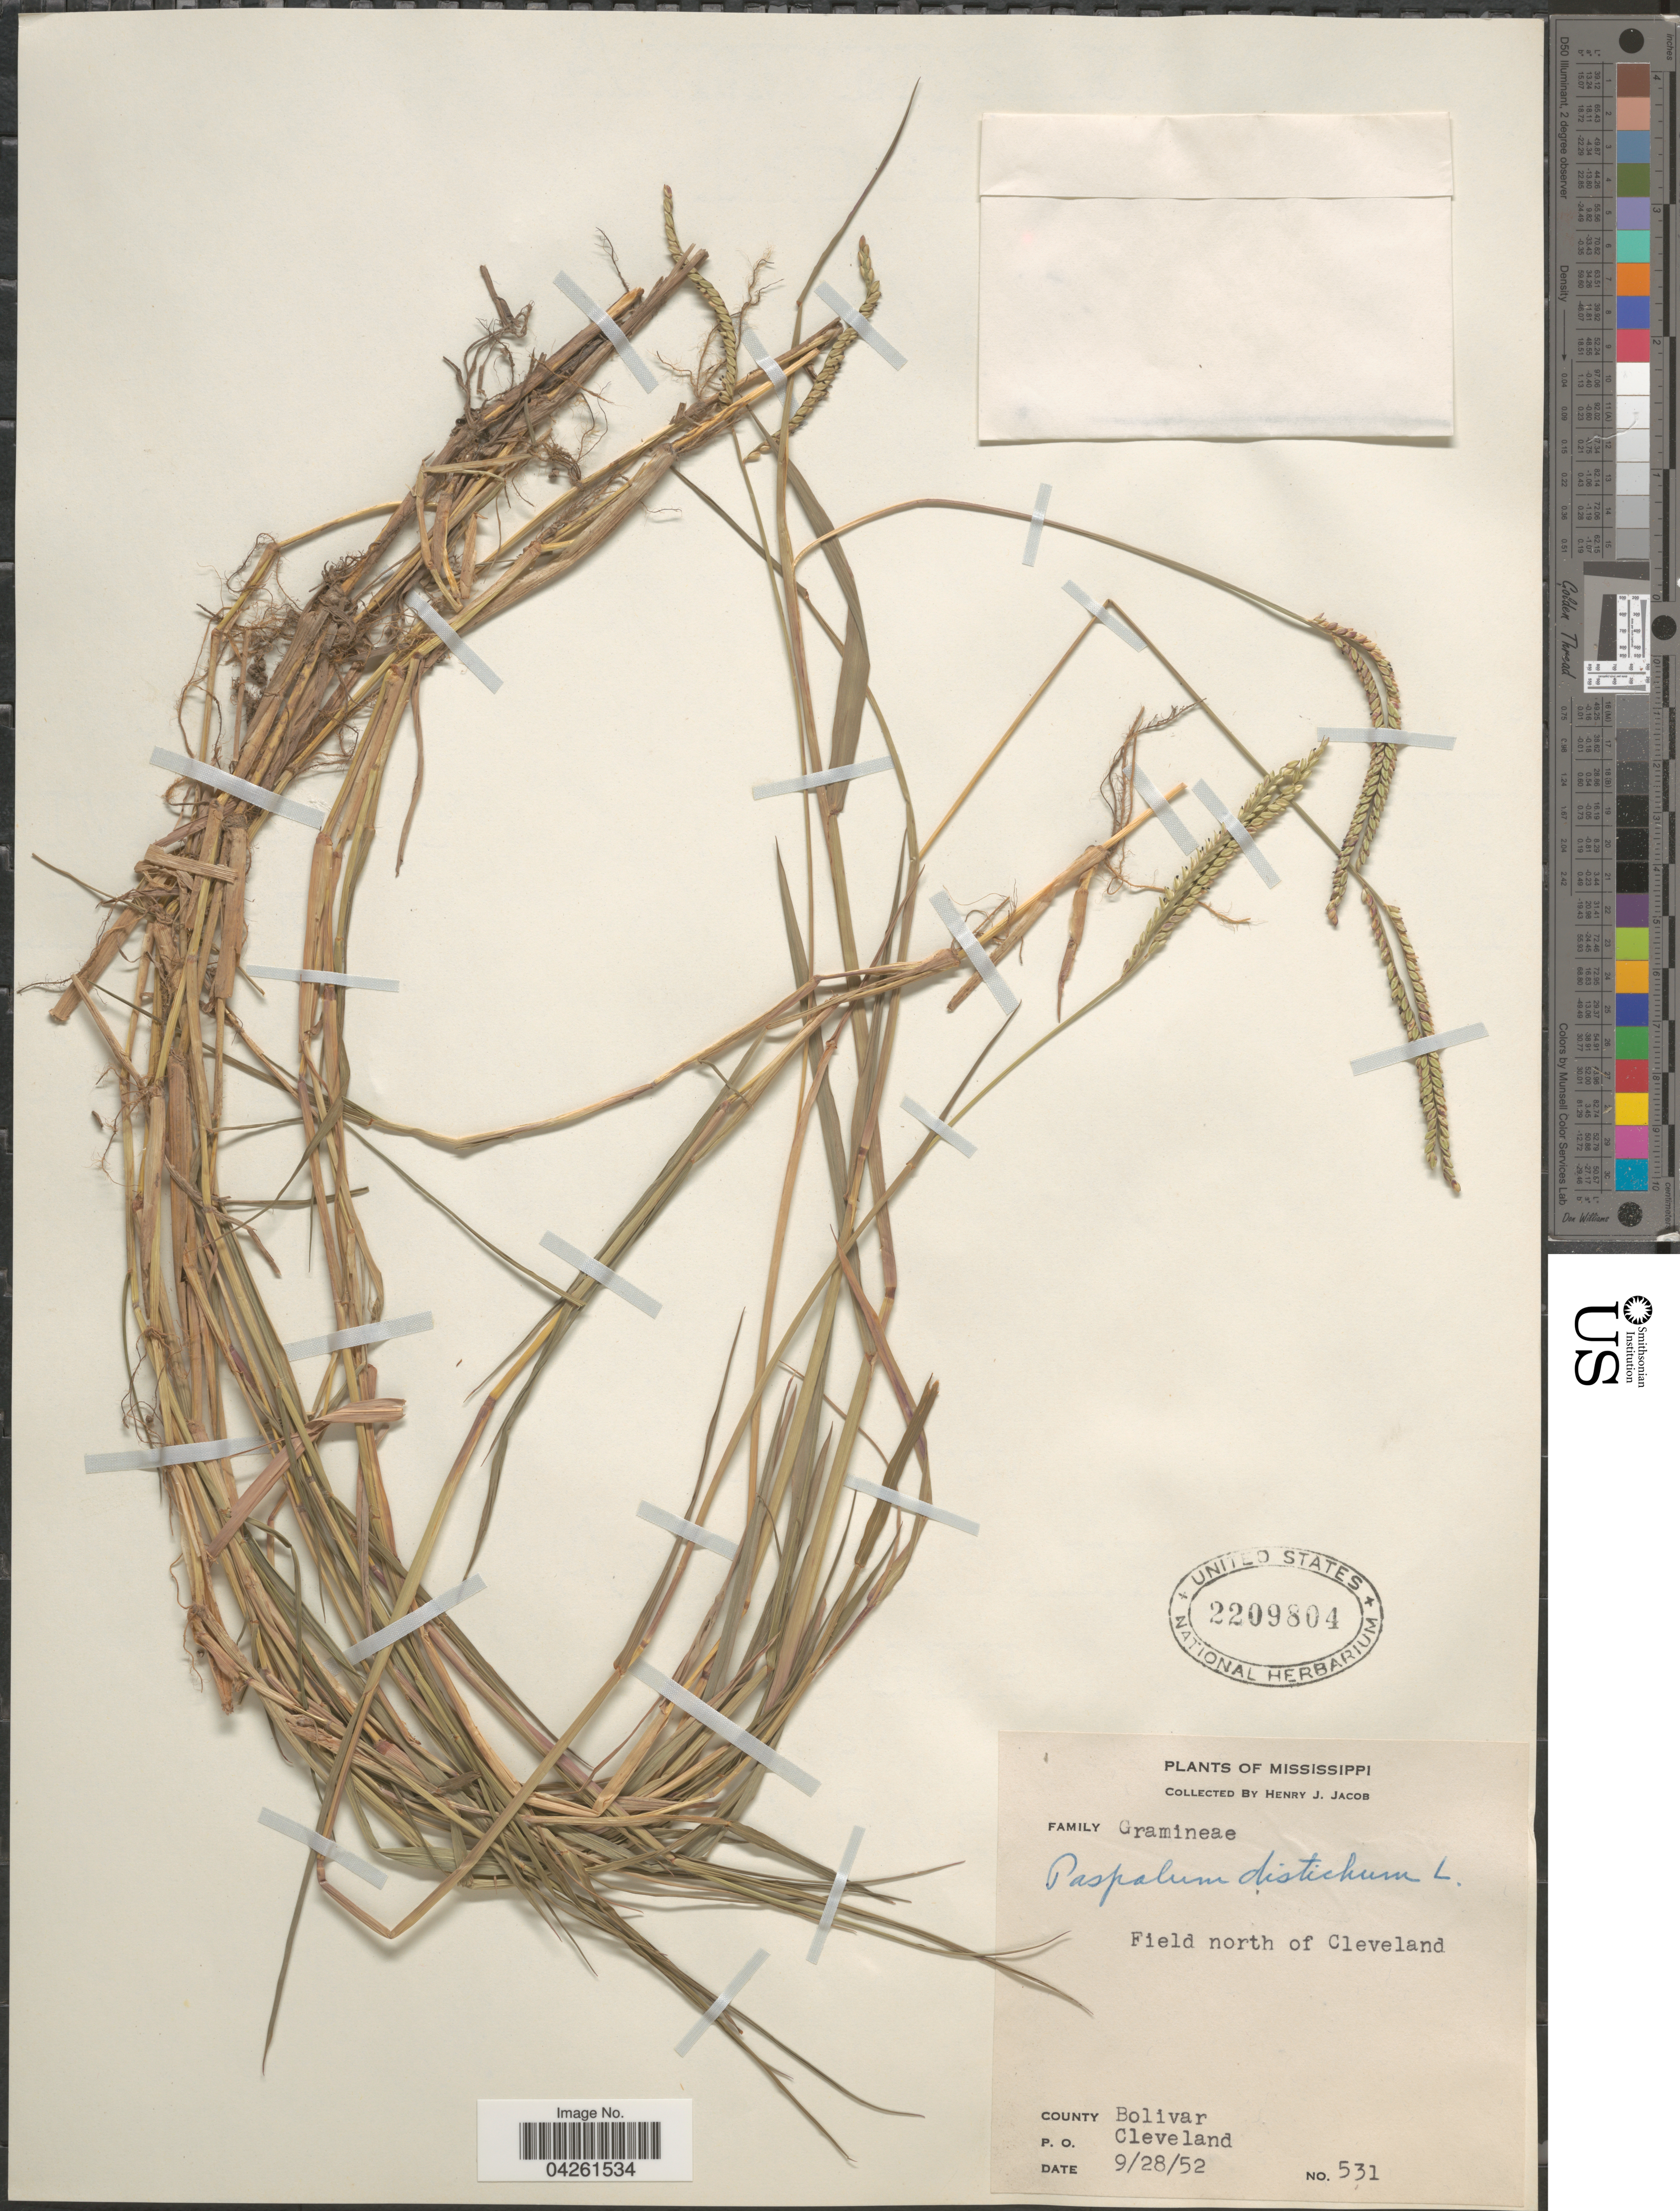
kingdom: Plantae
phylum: Tracheophyta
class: Liliopsida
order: Poales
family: Poaceae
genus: Paspalum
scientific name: Paspalum distichum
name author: L.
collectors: H. Jacob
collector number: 531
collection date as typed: Transcribed d/m/y: 28/9/52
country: United States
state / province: Mississippi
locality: Field north of Cleveland. County Bolivar. P. O. Cleveland.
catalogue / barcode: US 2209804